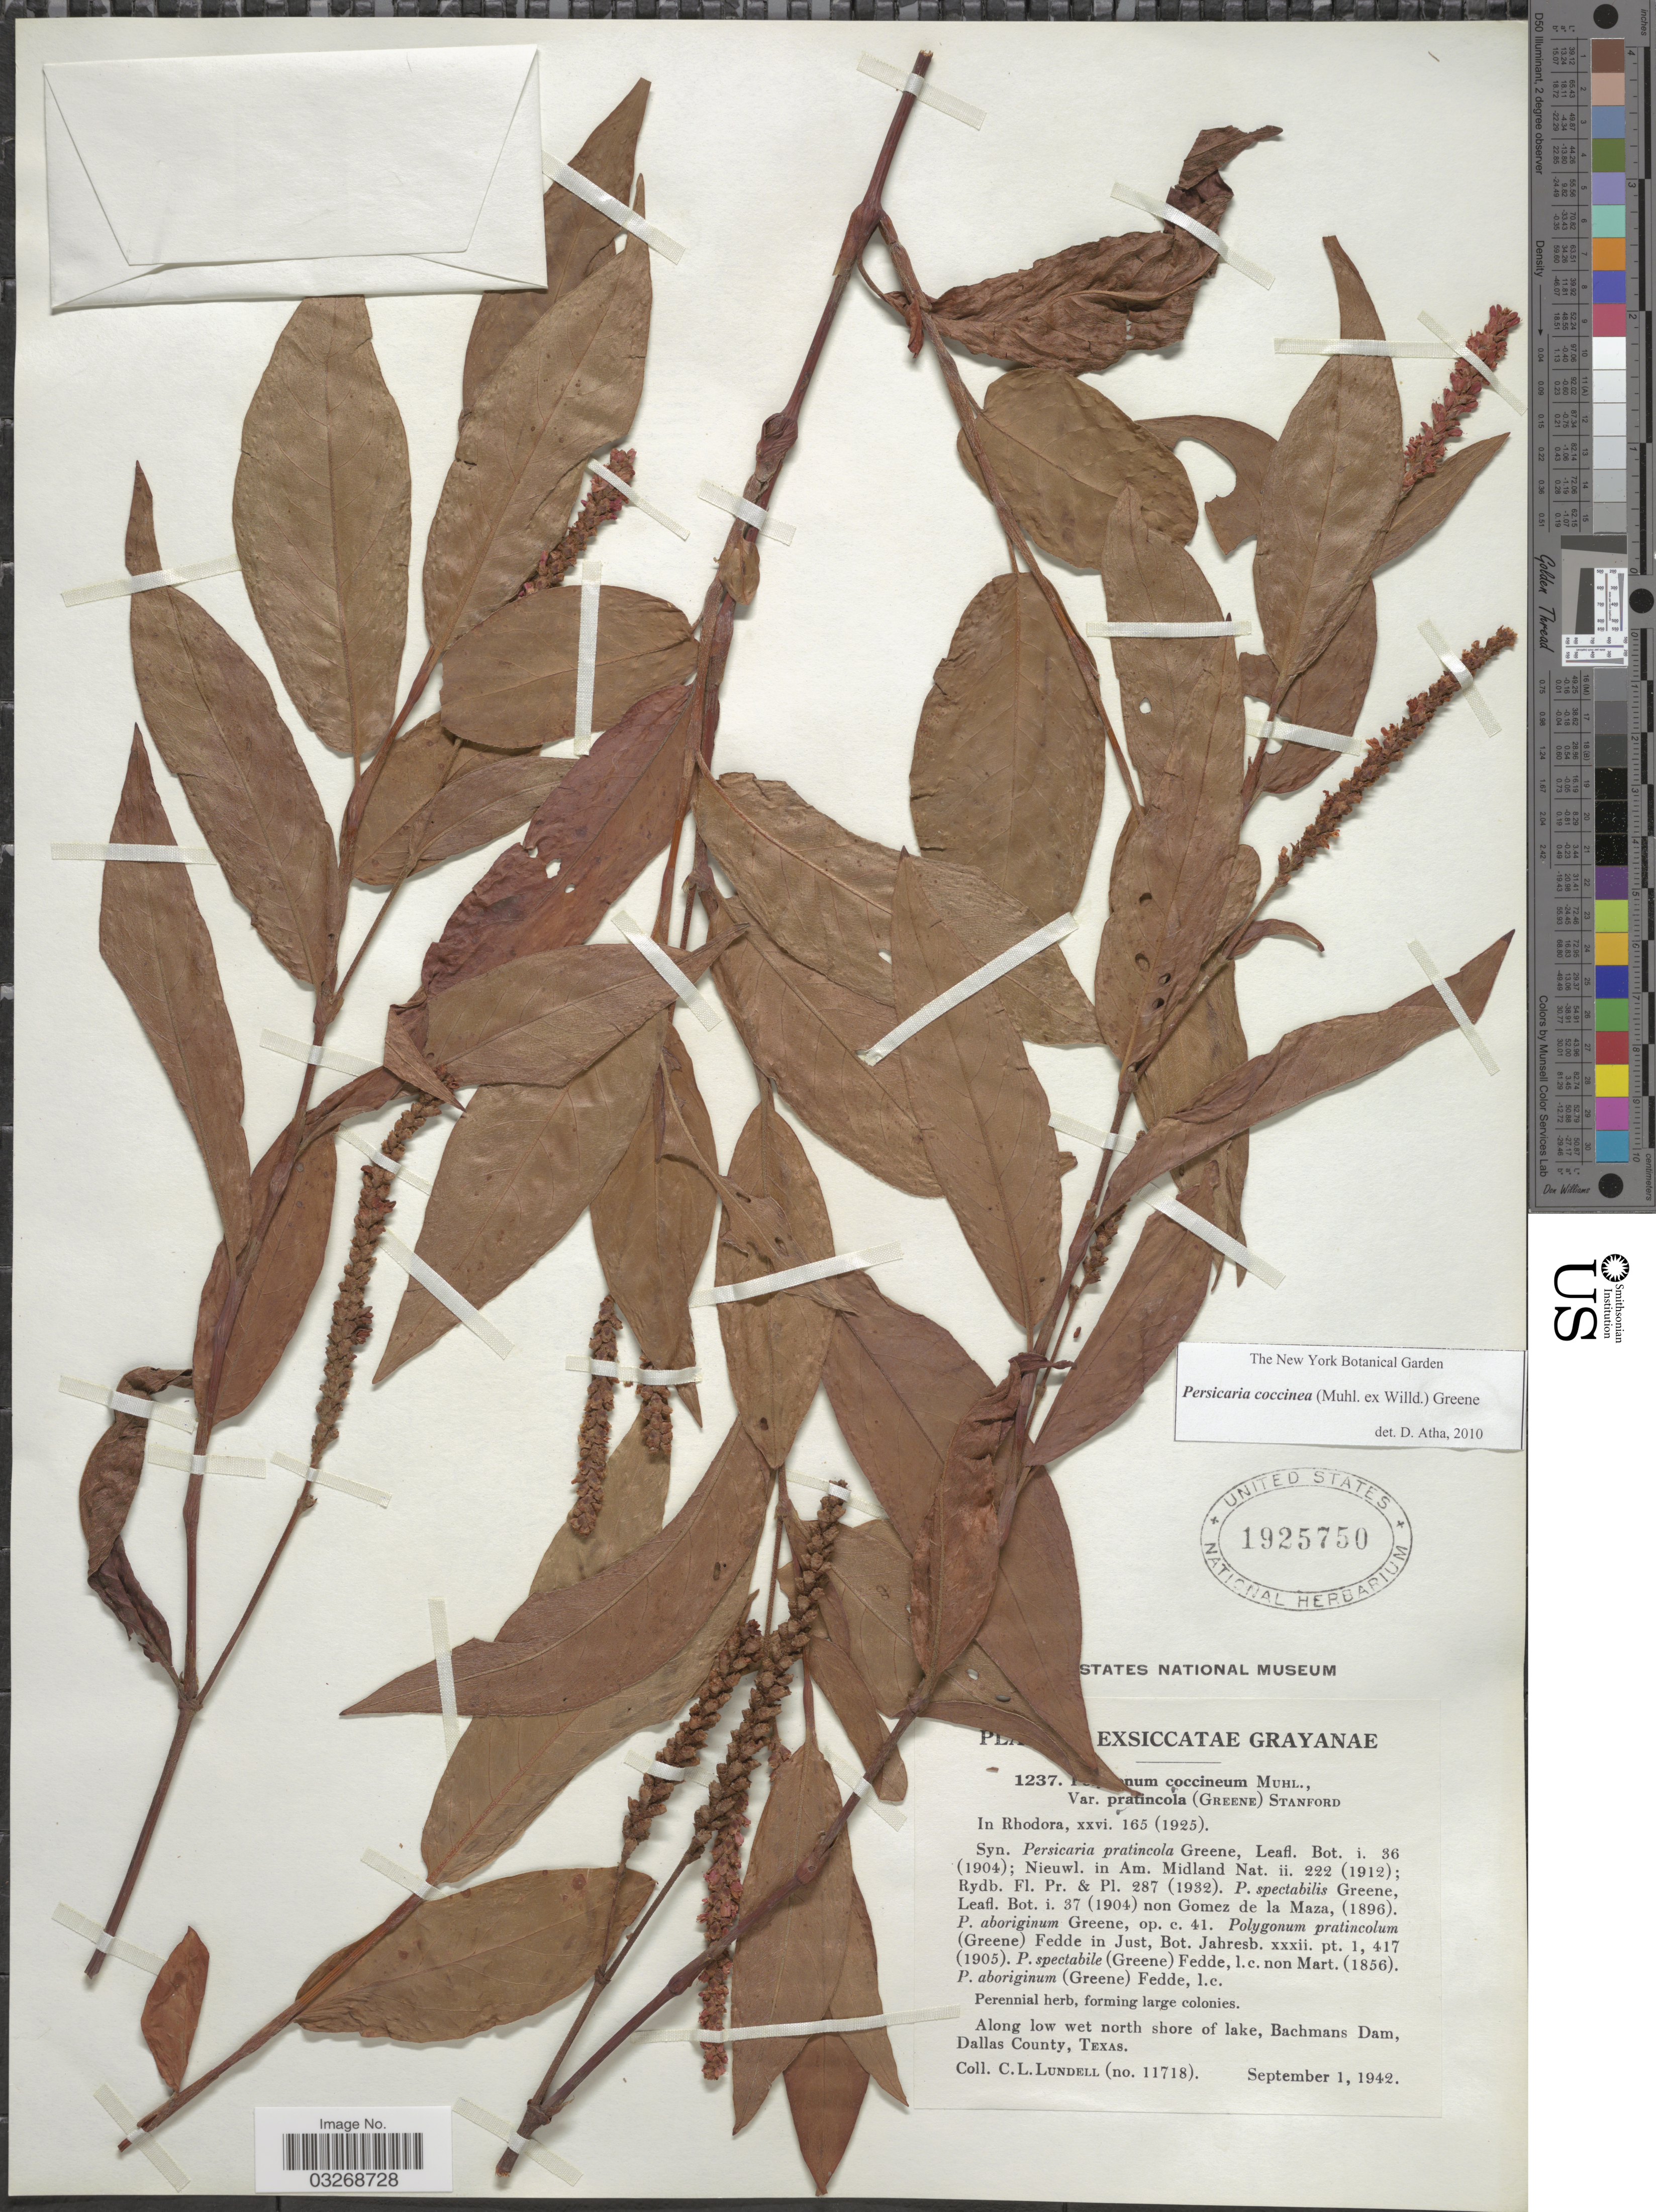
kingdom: Plantae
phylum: Tracheophyta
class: Magnoliopsida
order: Caryophyllales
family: Polygonaceae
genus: Persicaria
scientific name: Persicaria coccinea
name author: (Muhl. ex Willd.) Greene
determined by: Atha, D. E.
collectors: C. L. Lundell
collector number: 11718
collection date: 1942-09-01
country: United States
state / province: Texas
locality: Along wet north shore of lake, Bachmans Dam, Dallas County.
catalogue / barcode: US 1925750